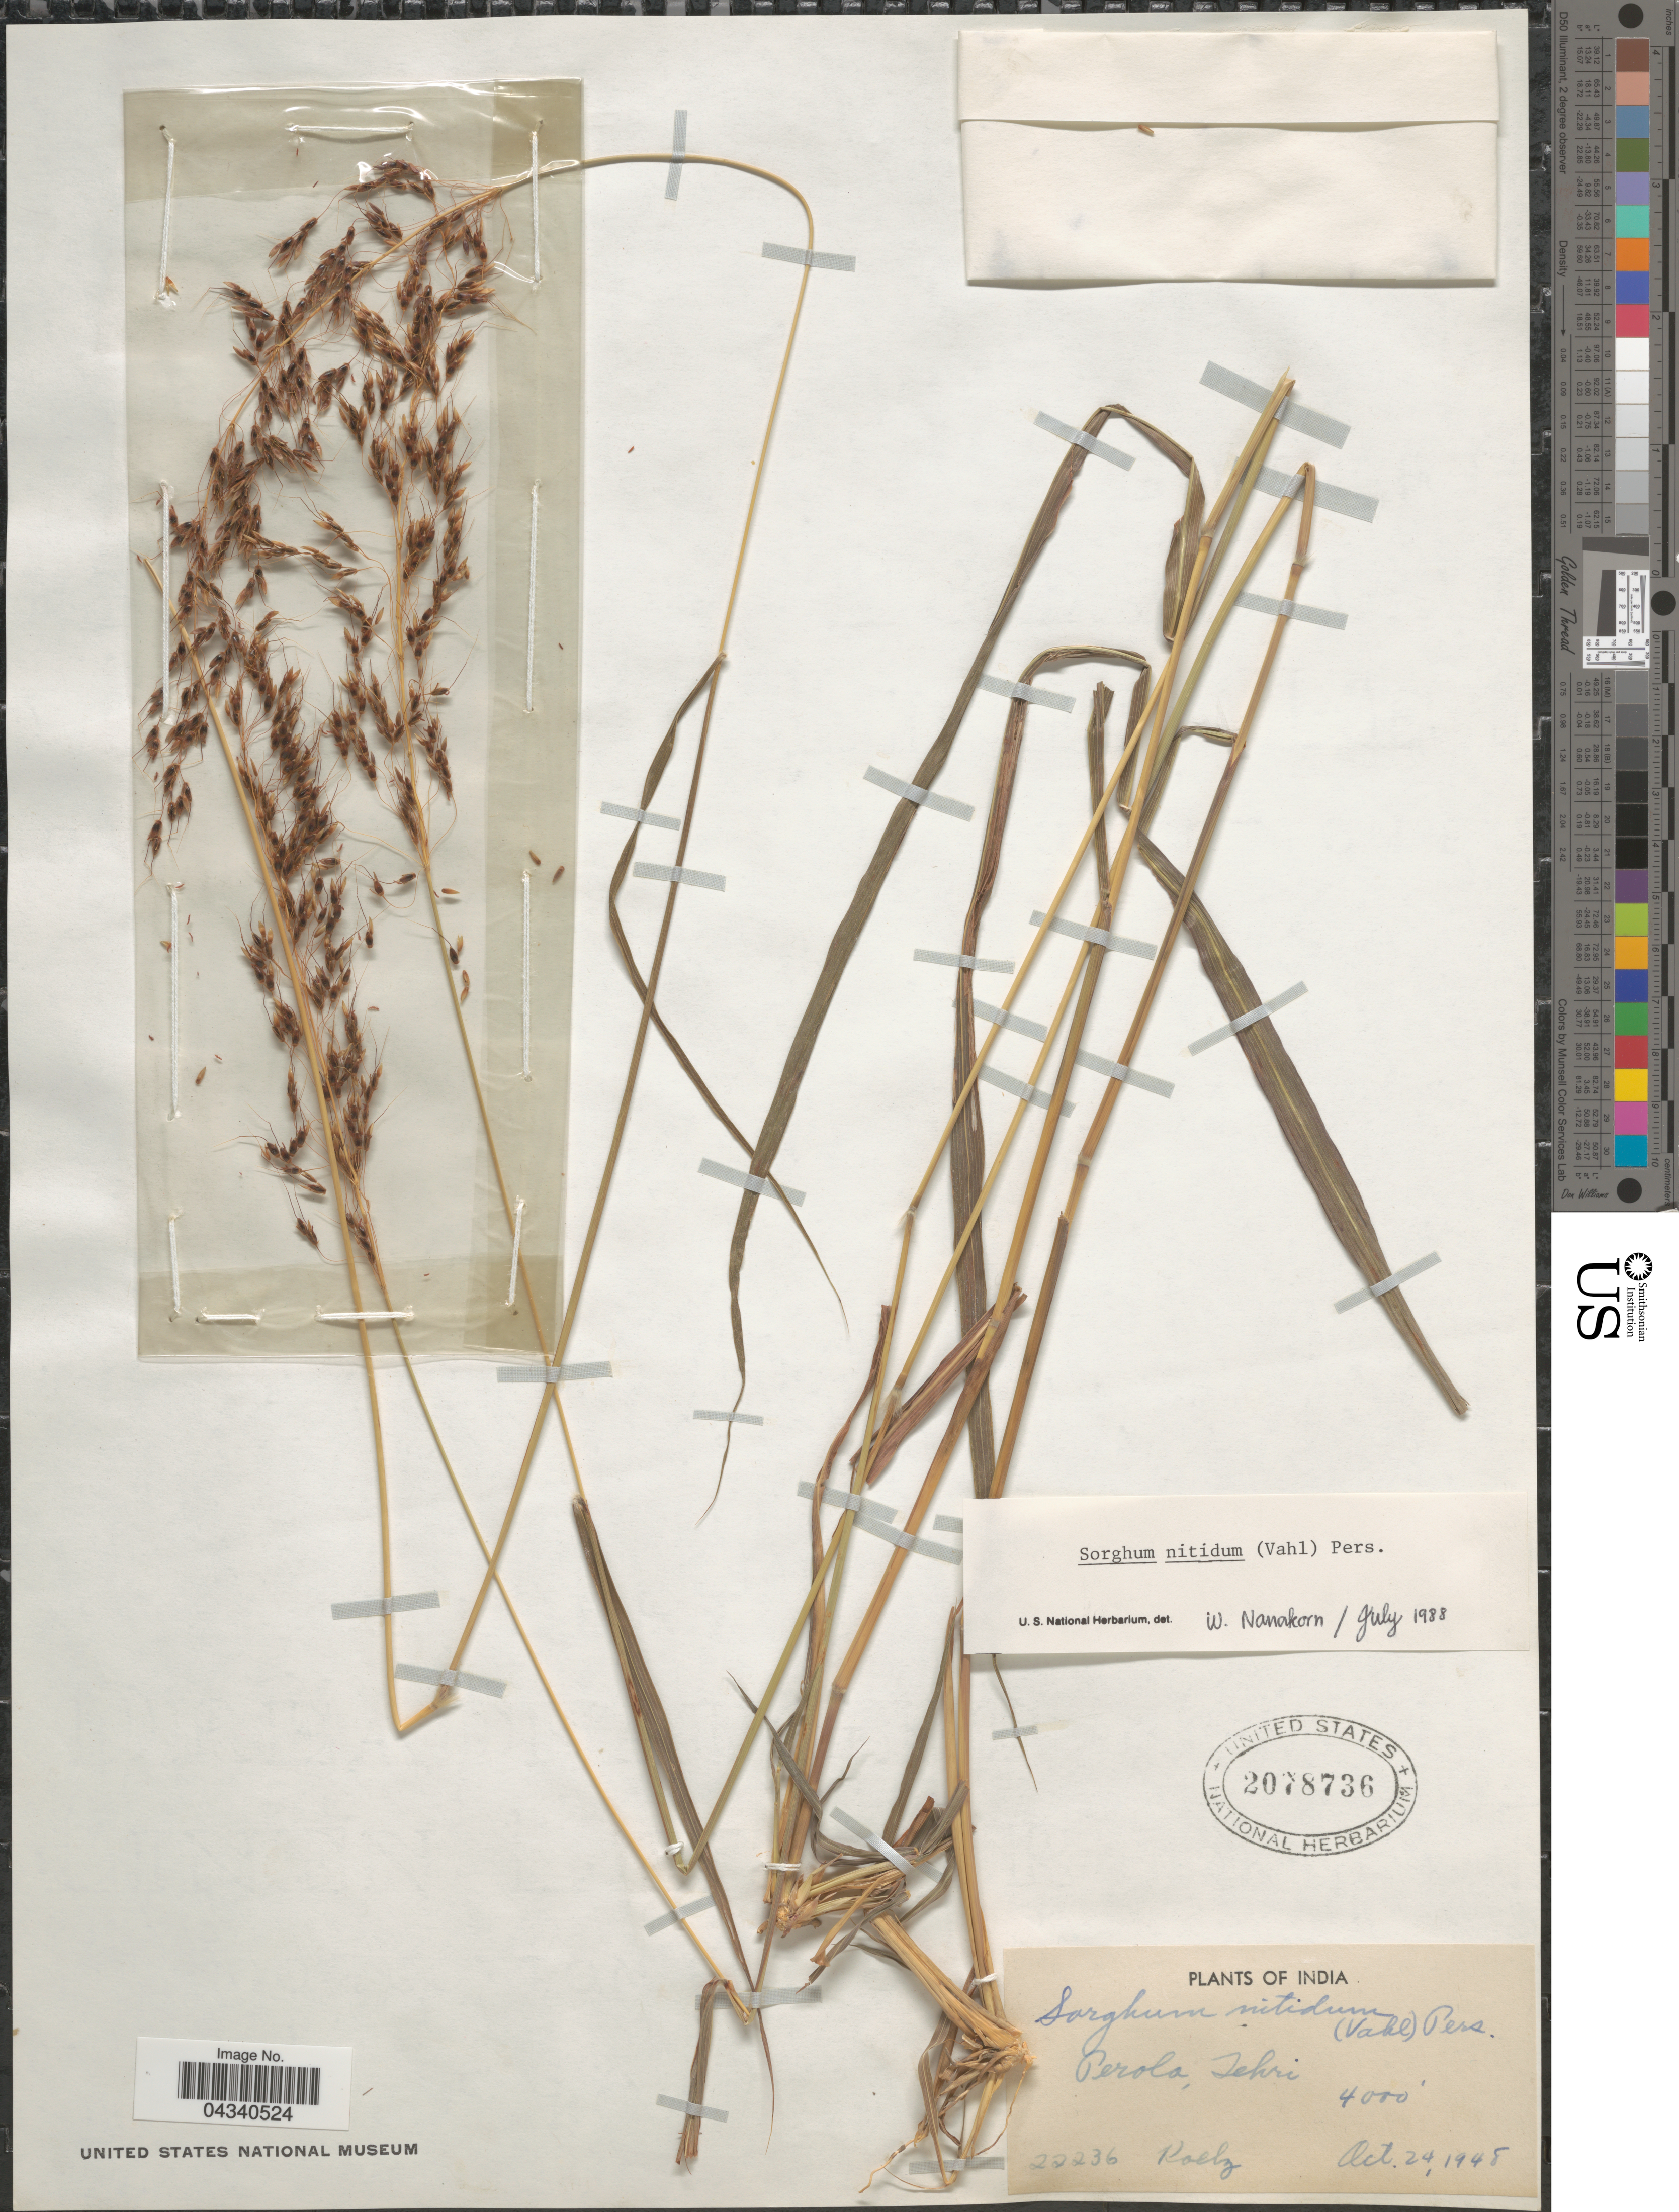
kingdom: Plantae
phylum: Tracheophyta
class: Liliopsida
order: Poales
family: Poaceae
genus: Sorghum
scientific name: Sorghum nitidum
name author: (Vahl) Pers.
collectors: Koelz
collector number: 22236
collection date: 1948-10-24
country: India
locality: Perola, Tehri.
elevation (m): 1219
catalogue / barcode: US 2078736